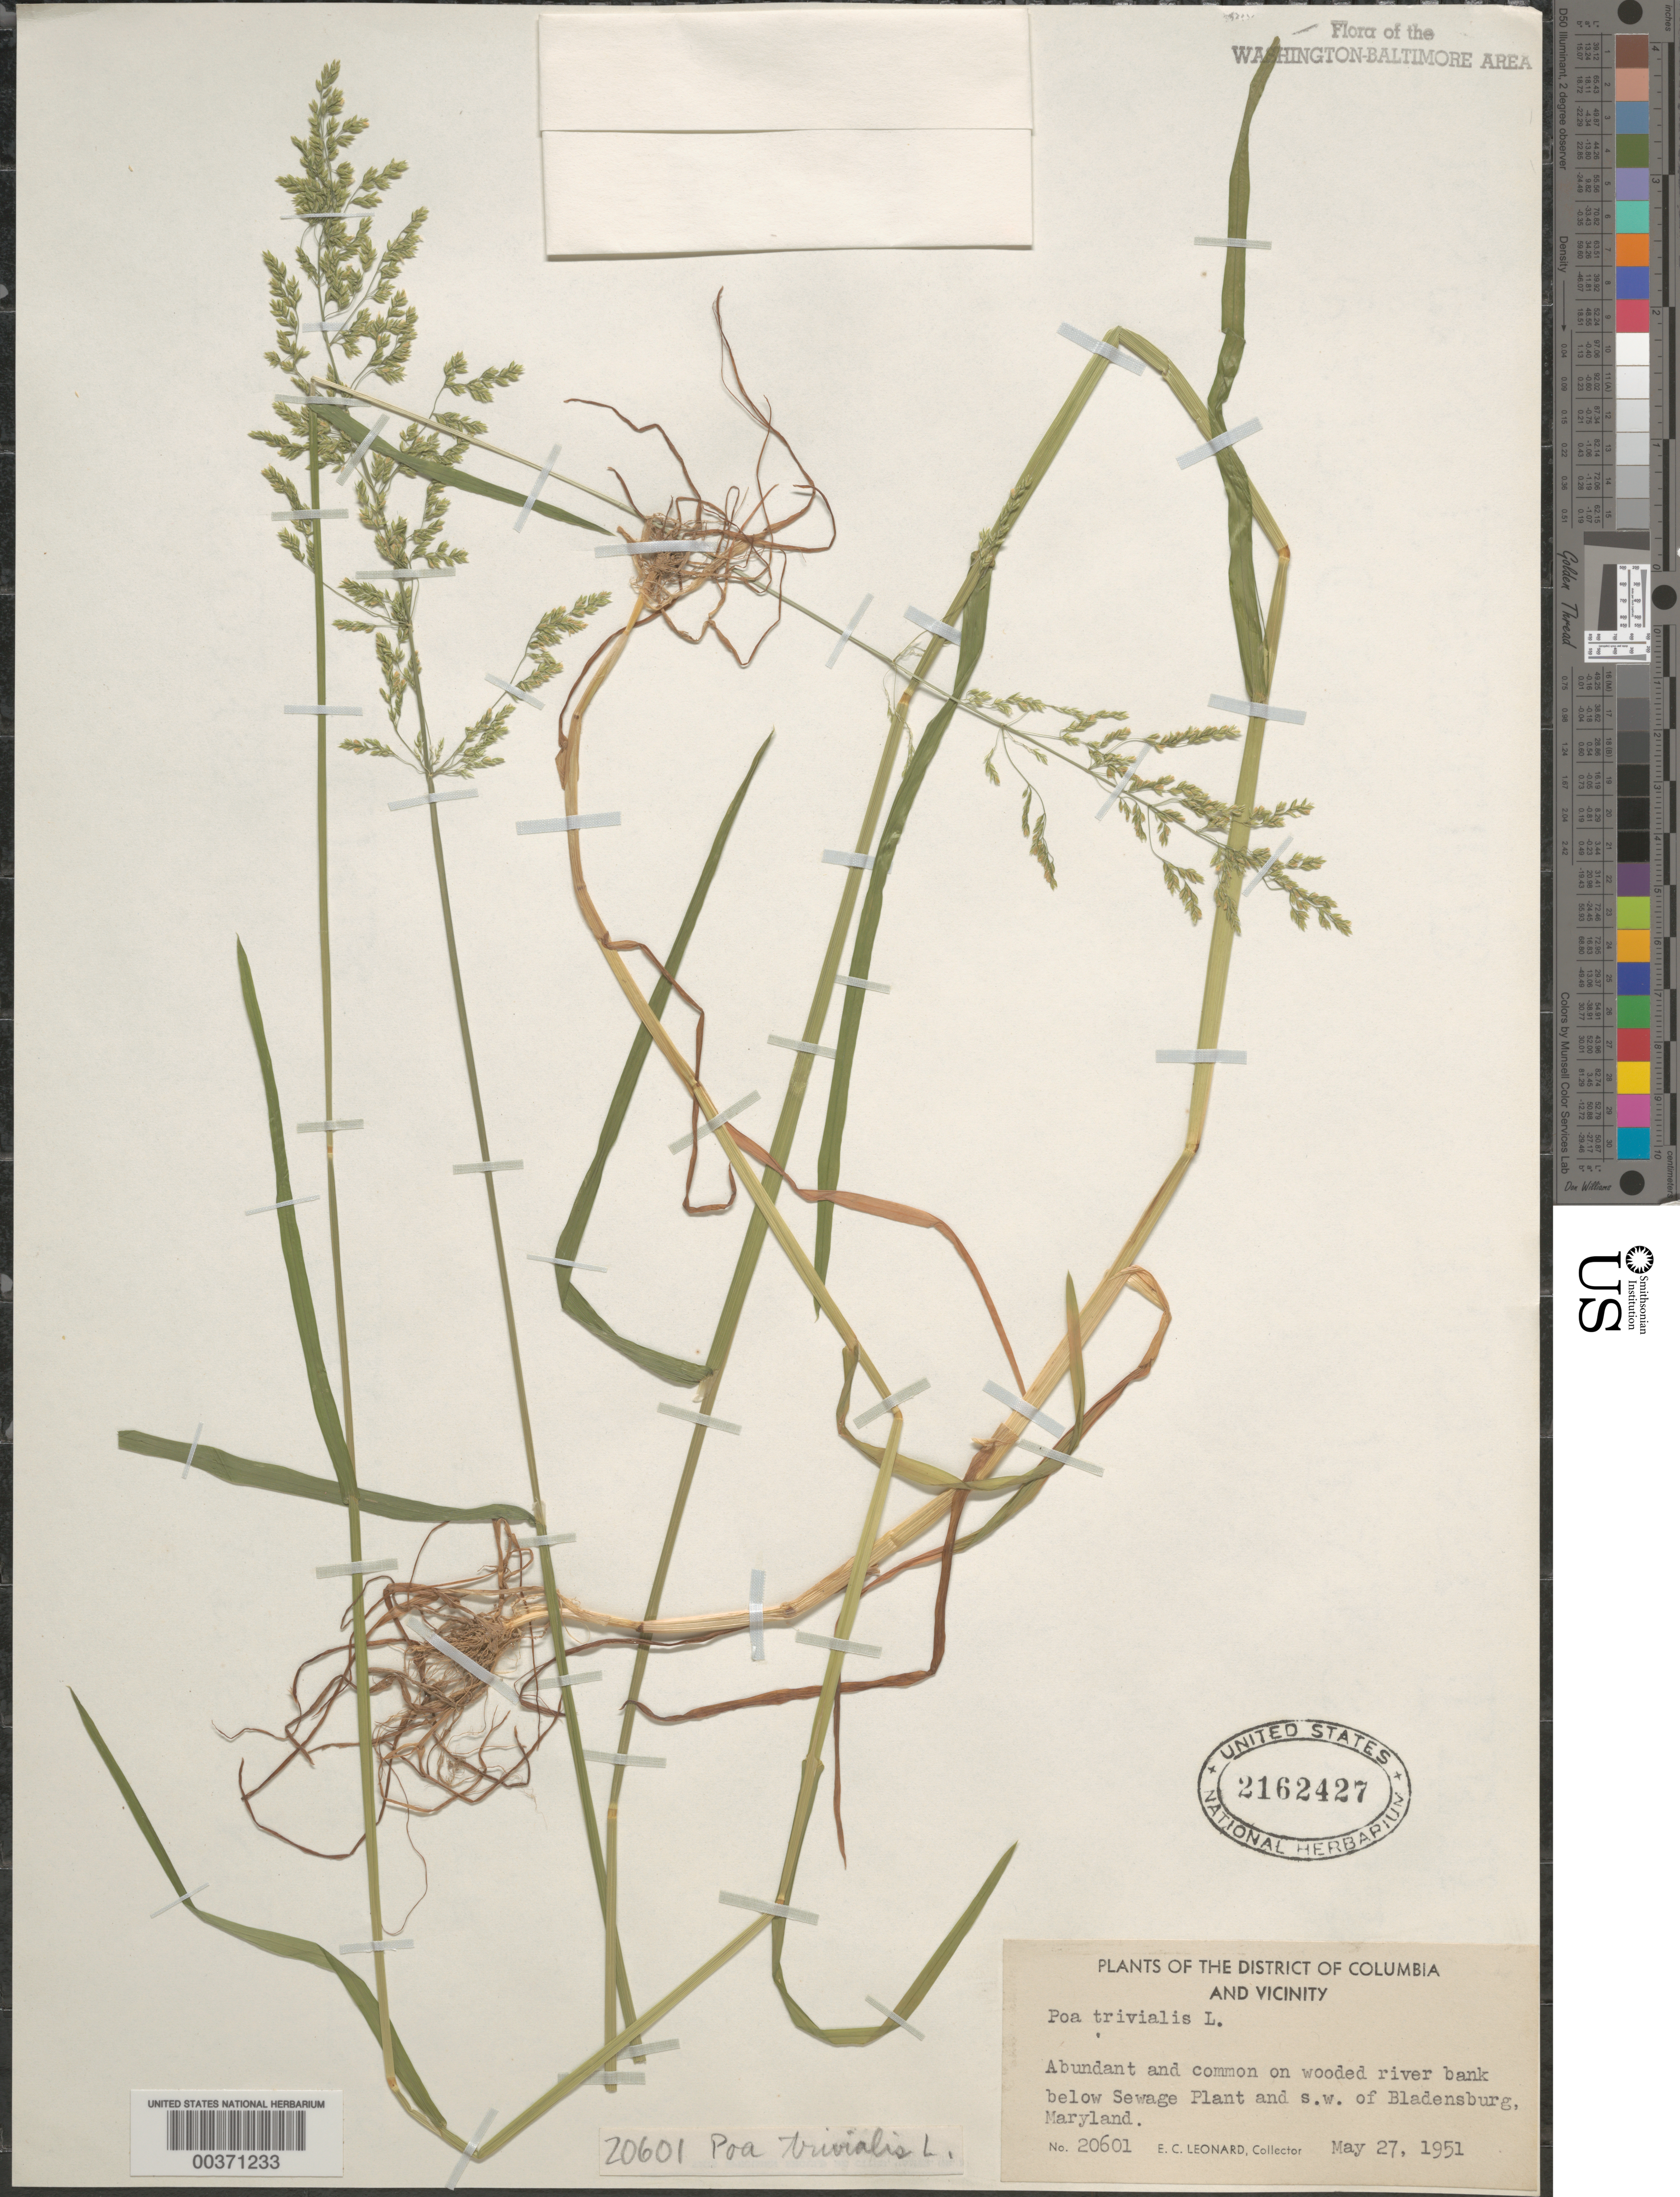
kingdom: Plantae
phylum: Tracheophyta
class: Liliopsida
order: Poales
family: Poaceae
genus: Poa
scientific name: Poa trivialis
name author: L.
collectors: E. C. Leonard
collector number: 20601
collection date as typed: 27 May 1951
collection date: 1951-05-27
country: United States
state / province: Maryland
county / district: Prince George's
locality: Below Sewage Plant southwest of Bladensburg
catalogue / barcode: US 2162427